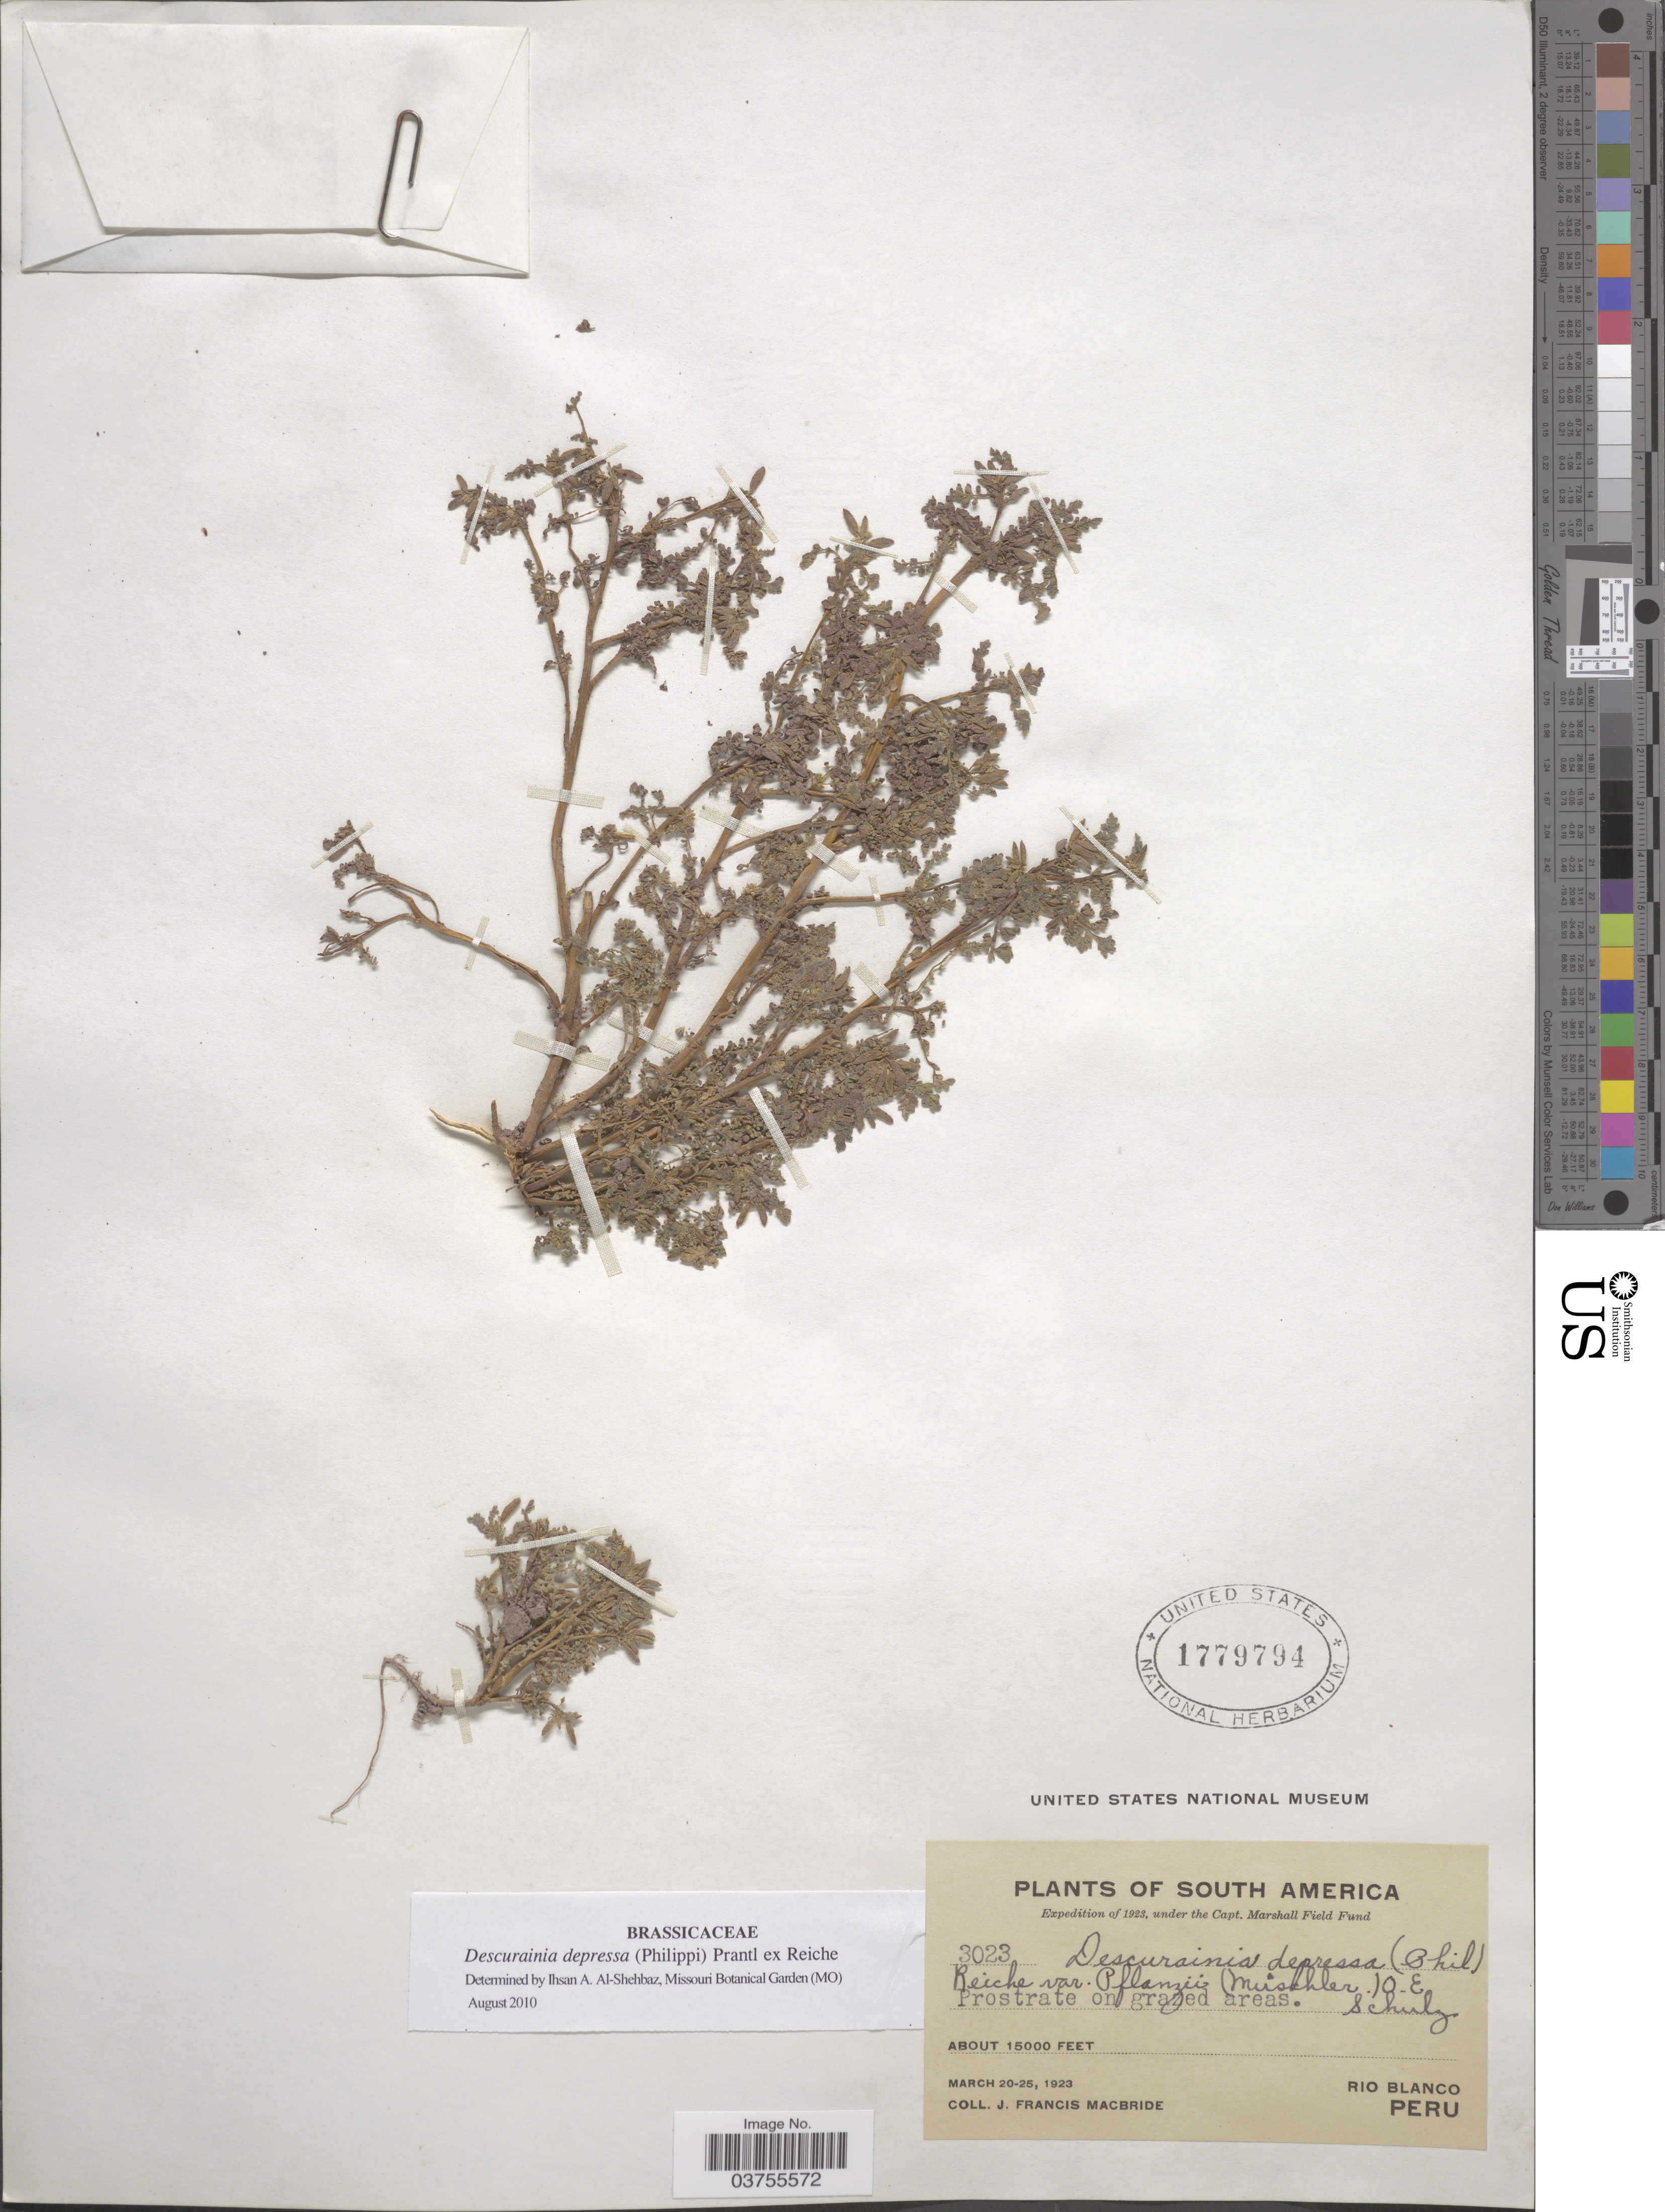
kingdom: Plantae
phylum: Tracheophyta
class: Magnoliopsida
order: Brassicales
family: Brassicaceae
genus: Descurainia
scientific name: Descurainia depressa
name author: (Phil. & C.A. Mey.) Prantl ex Reiche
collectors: J. F. Macbride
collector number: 3023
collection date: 1923-03-20/1923-03-25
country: Peru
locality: Rio Blanco.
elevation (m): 4572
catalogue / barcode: US 1779794